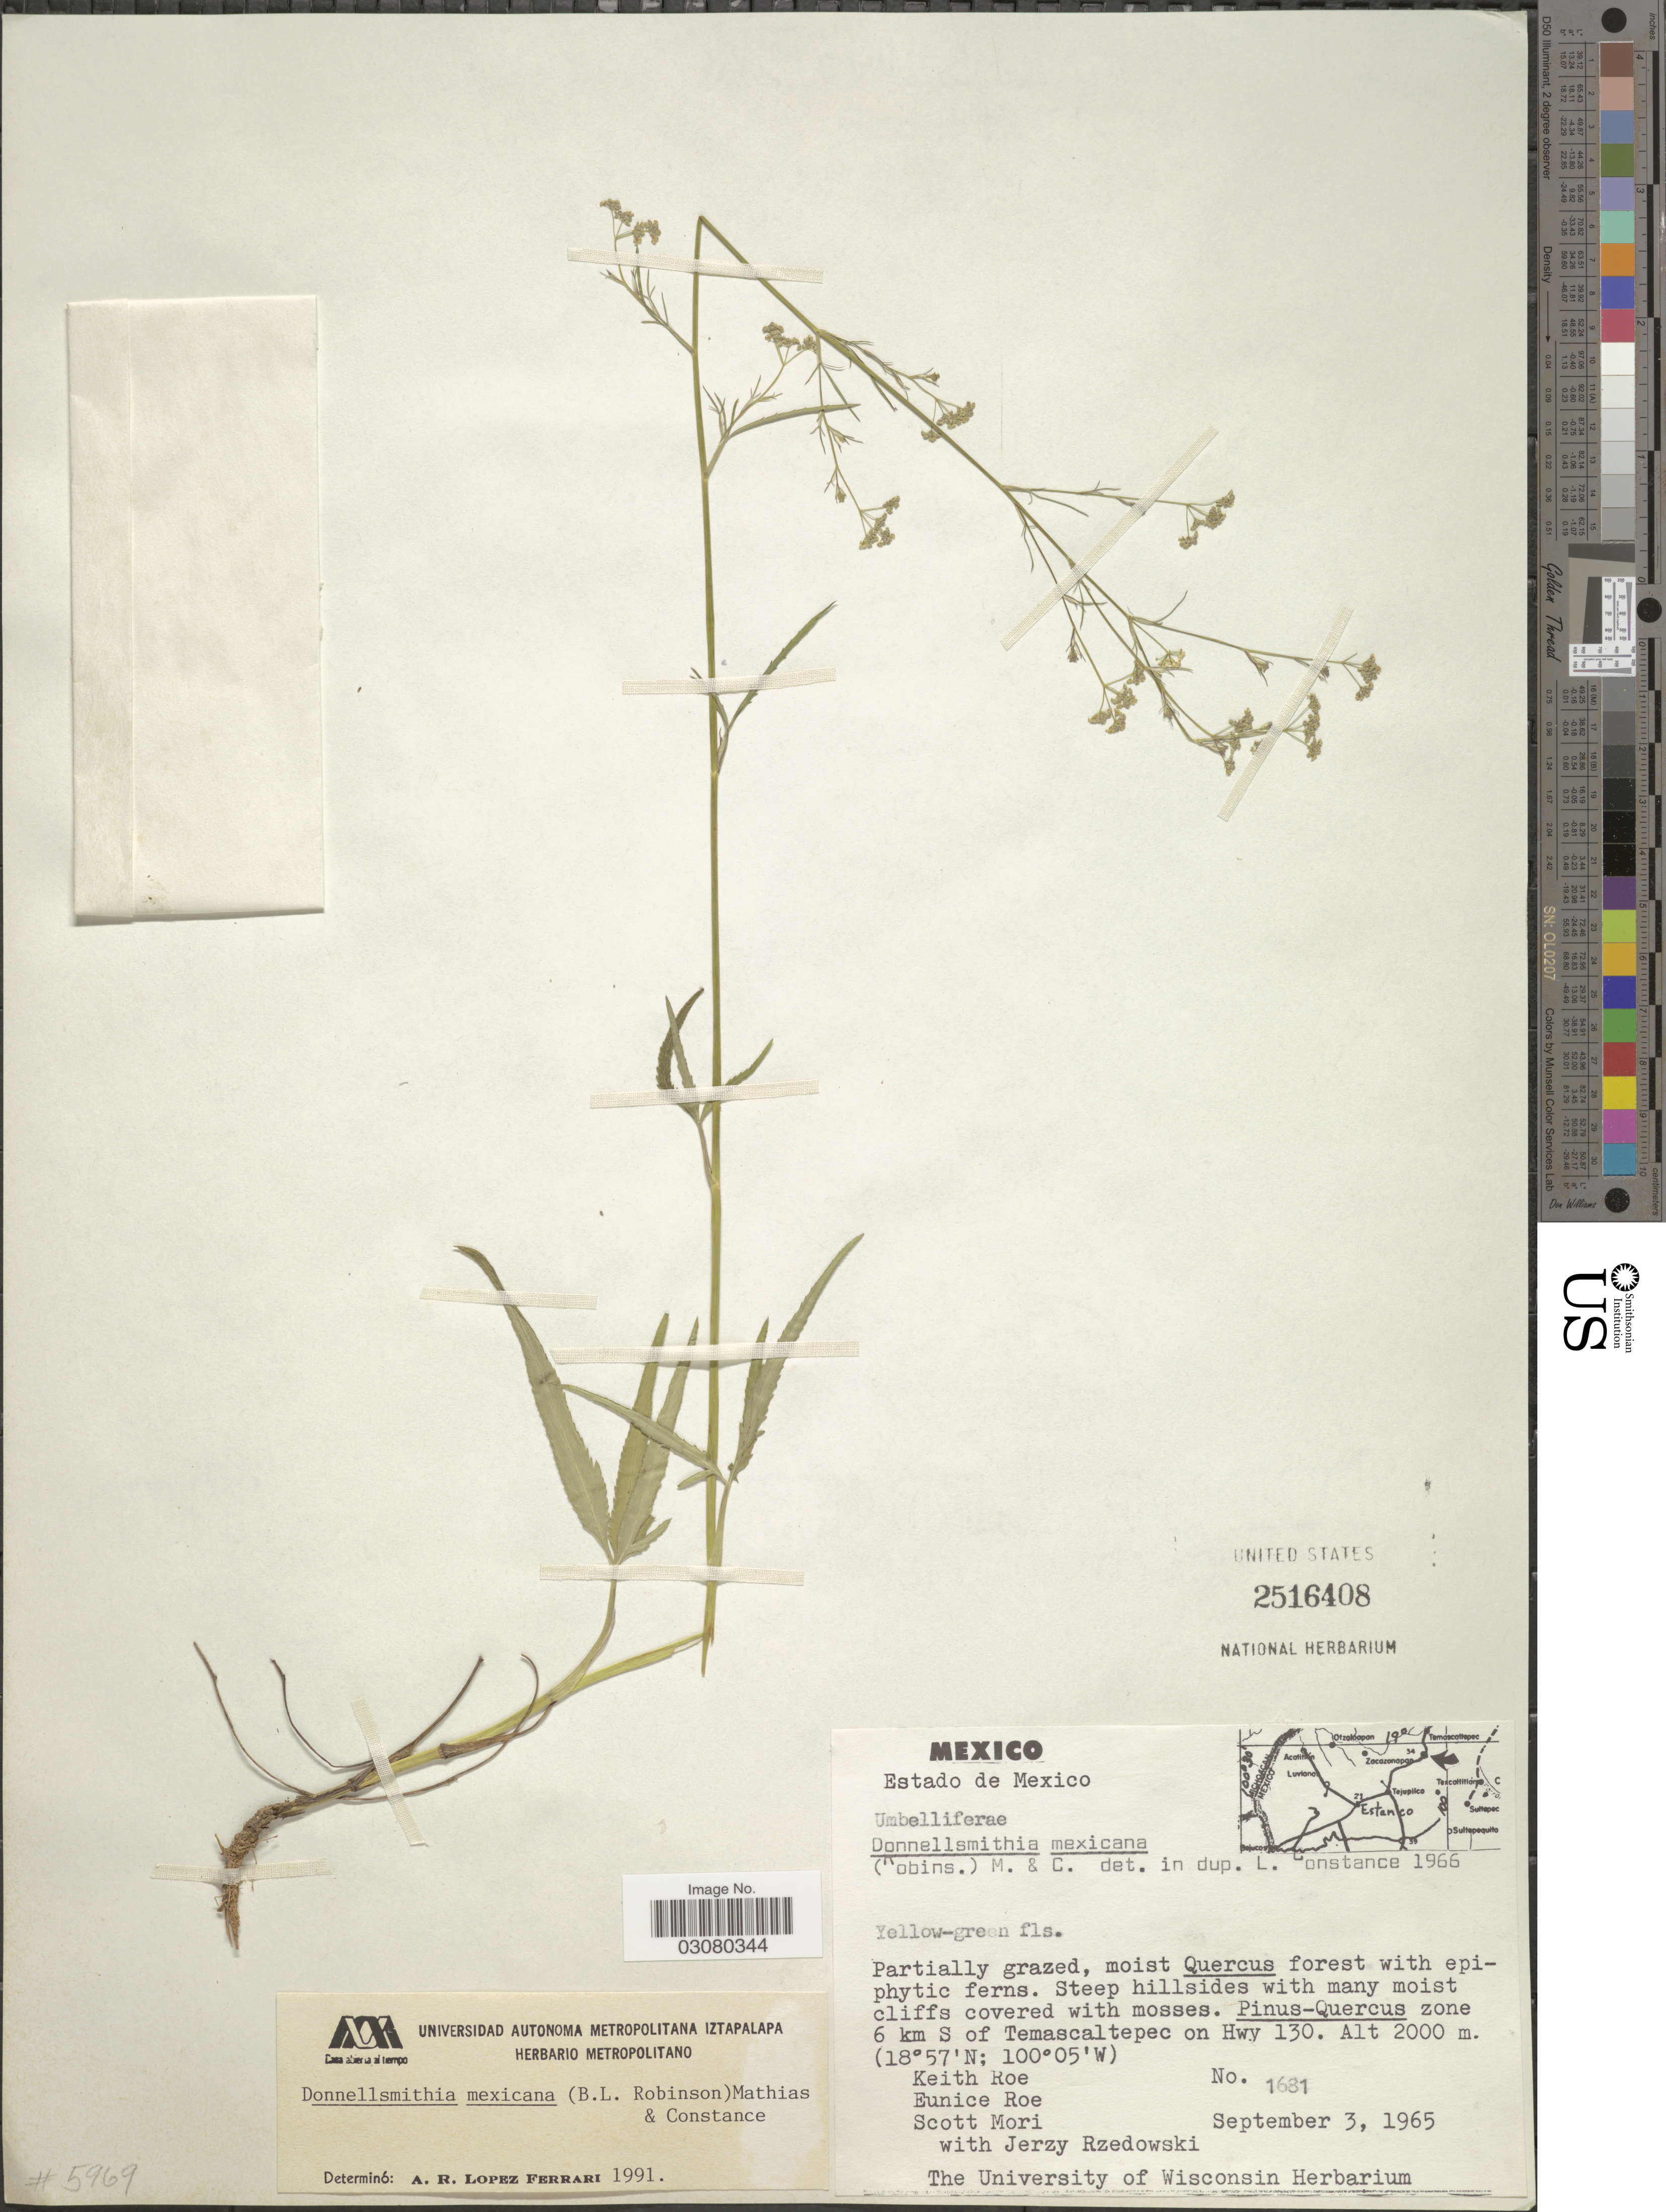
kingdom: Plantae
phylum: Tracheophyta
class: Magnoliopsida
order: Apiales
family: Apiaceae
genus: Donnellsmithia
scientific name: Donnellsmithia mexicana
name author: (B.L. Rob.) Mathias & Constance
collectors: K. E. Roe, E. Roe, S. Mori & J. Rzedowski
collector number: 1681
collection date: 1965-09-03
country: Mexico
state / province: México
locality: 6 km S of Temascaltepec on Hwy 130.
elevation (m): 2000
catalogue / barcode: US 2516408